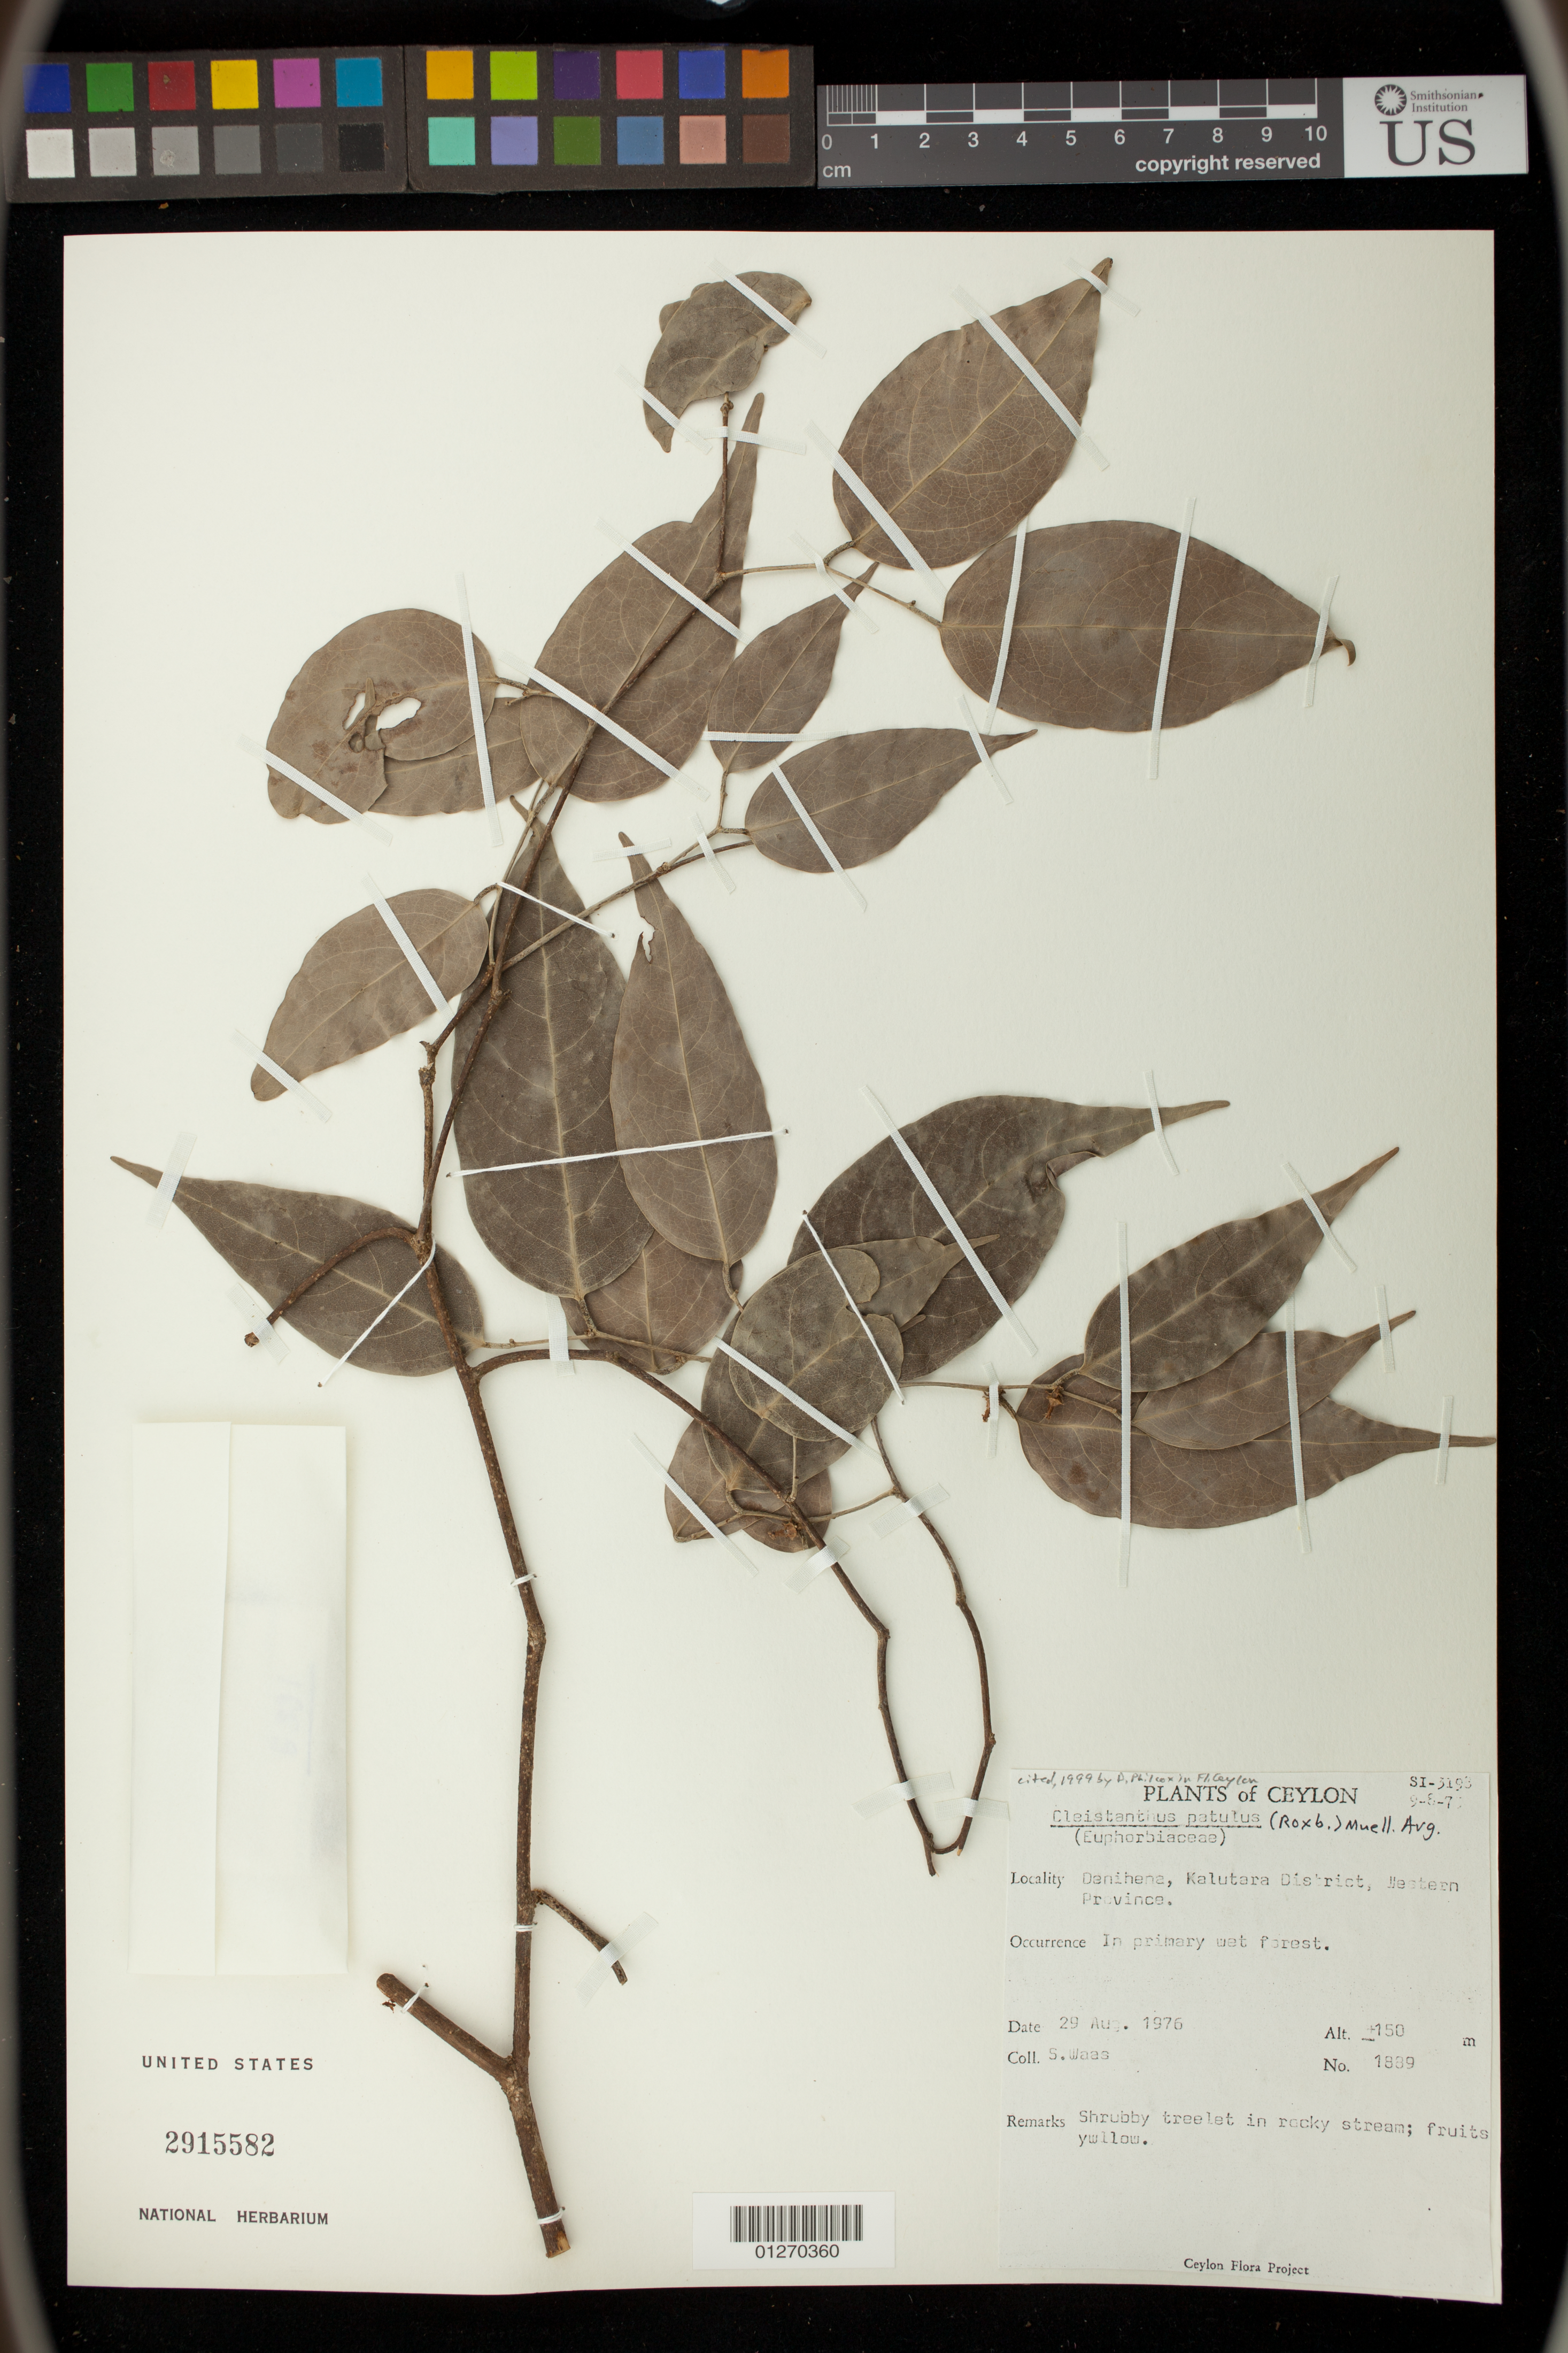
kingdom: Plantae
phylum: Tracheophyta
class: Magnoliopsida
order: Malpighiales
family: Phyllanthaceae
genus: Cleistanthus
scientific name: Cleistanthus patulus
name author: (Roxb.) Müll. Arg.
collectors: S. Waas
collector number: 1889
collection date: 1976-08-29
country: Sri Lanka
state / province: Western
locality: Denihena, Kalutara District.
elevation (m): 150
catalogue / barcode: US 2915582